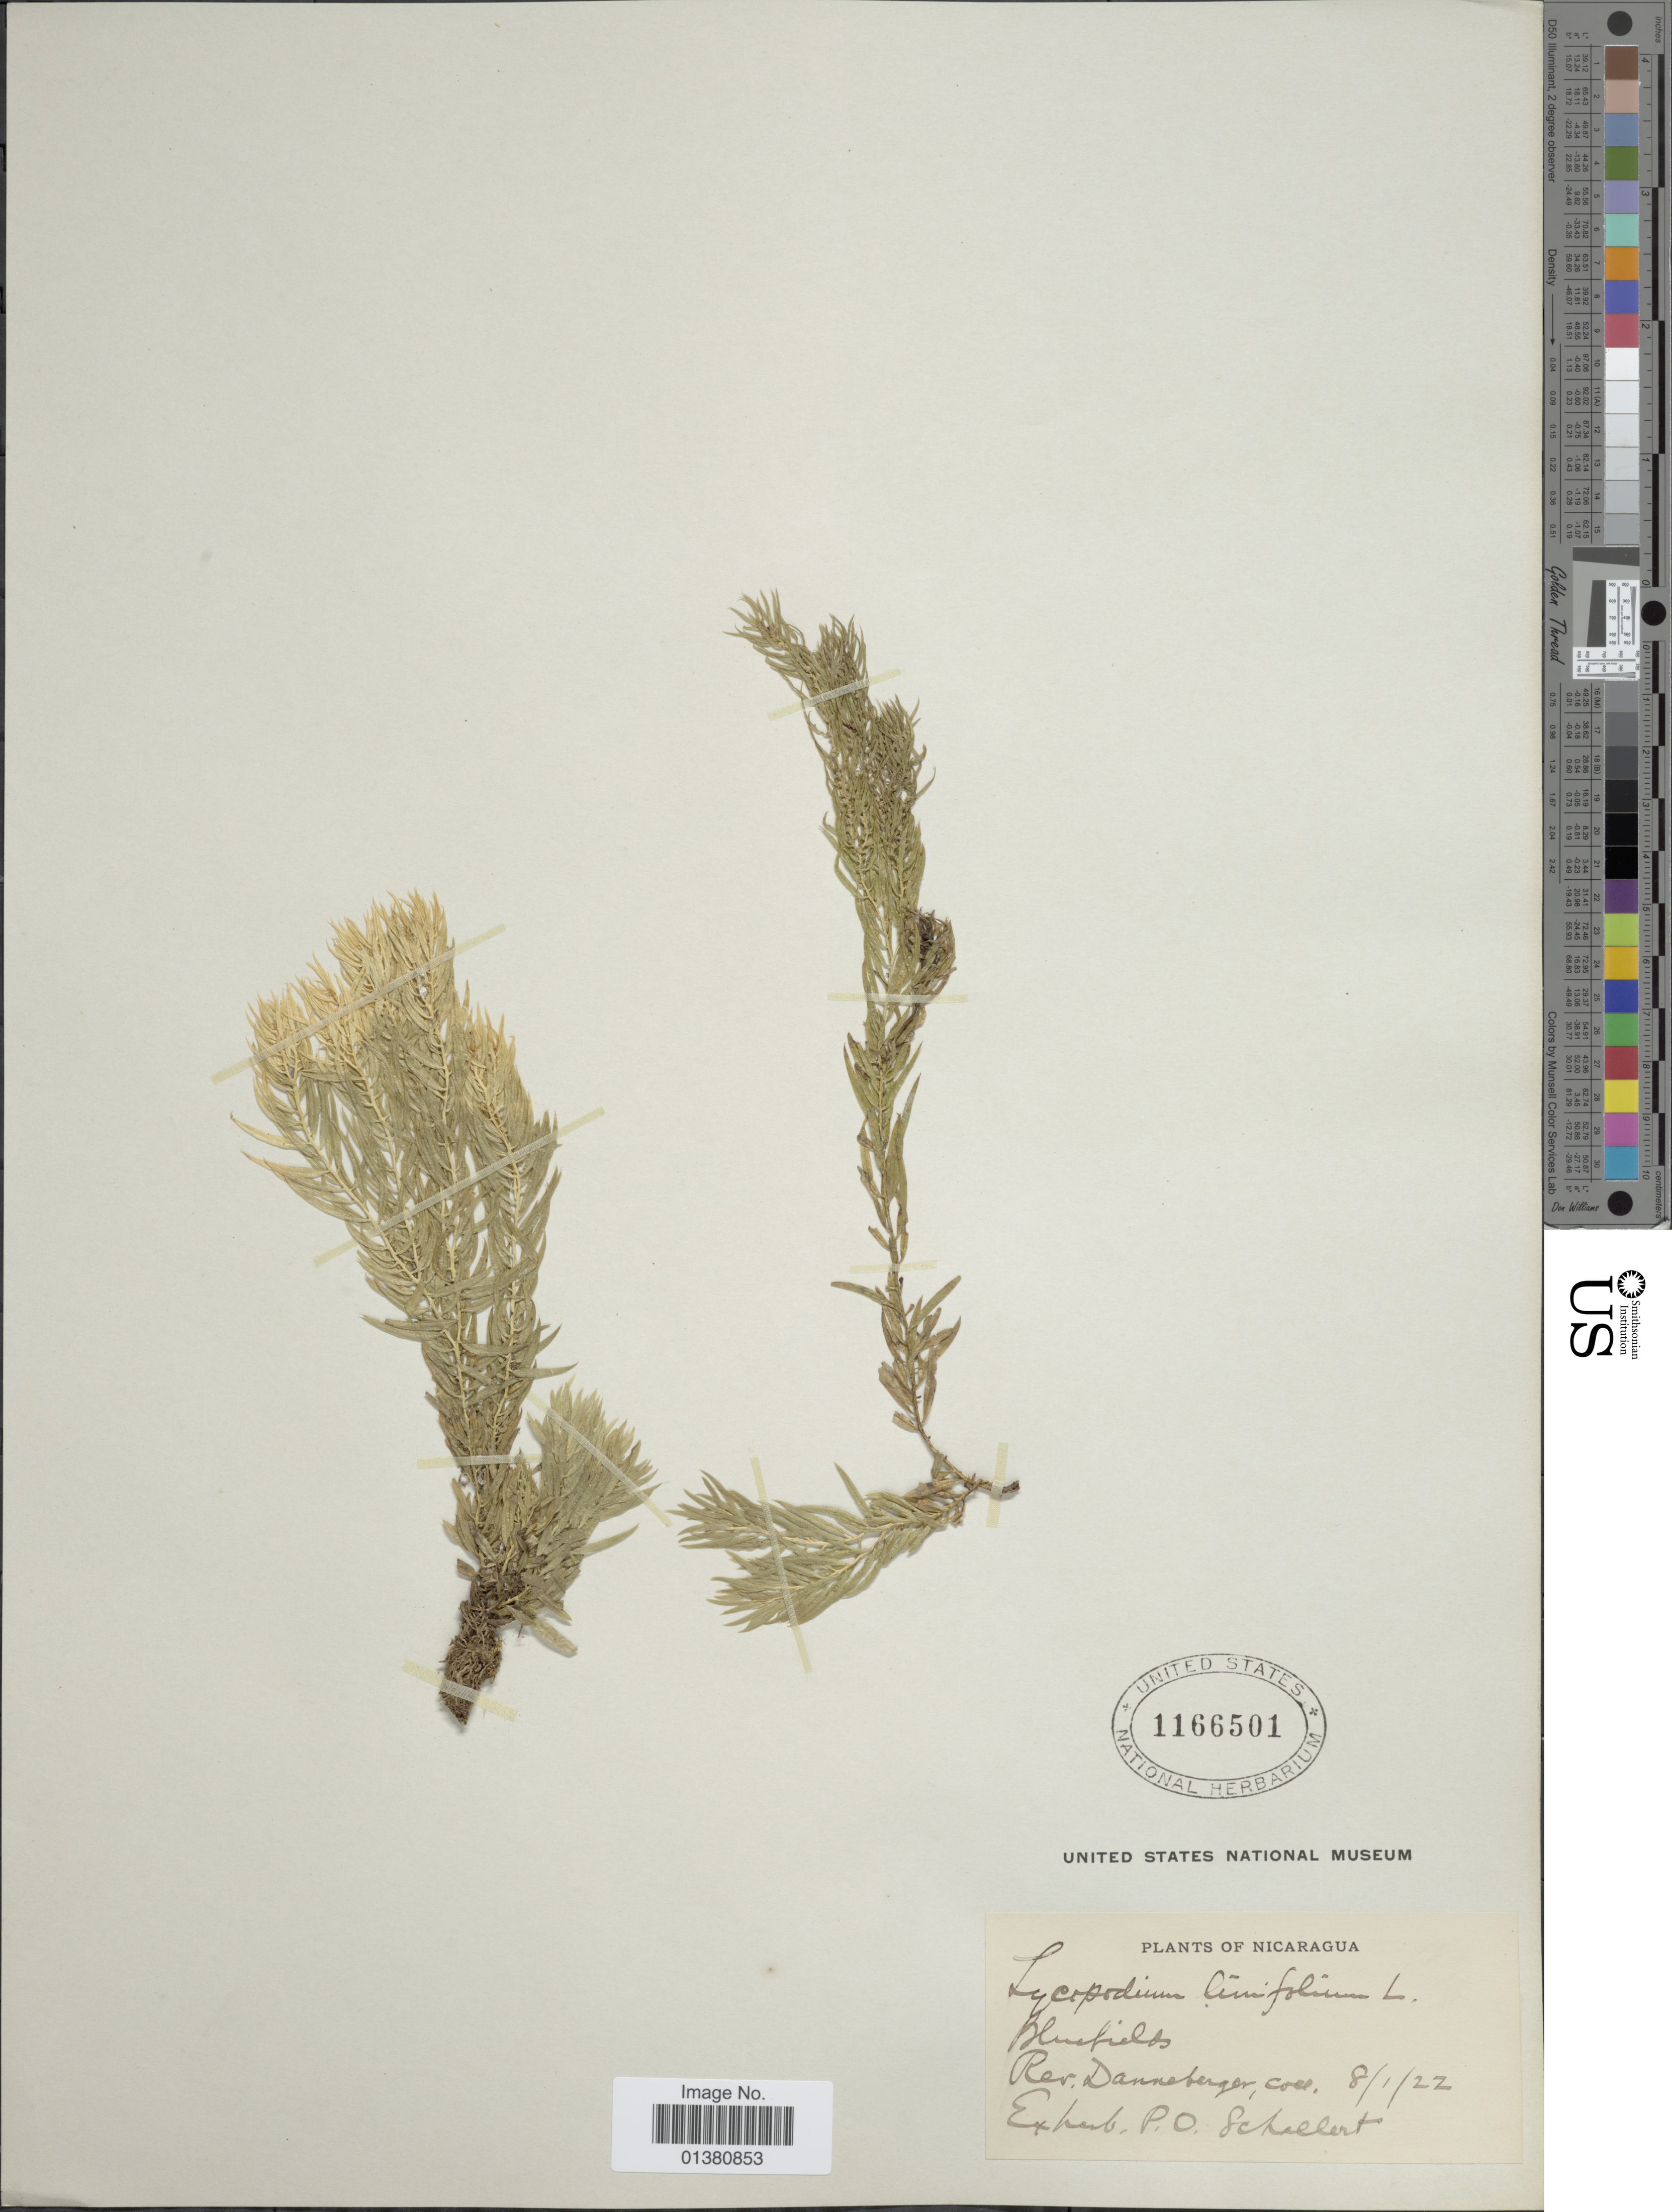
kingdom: Plantae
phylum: Tracheophyta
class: Lycopodiopsida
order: Lycopodiales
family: Lycopodiaceae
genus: Phlegmariurus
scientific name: Phlegmariurus linifolius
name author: (L.) B. Øllg.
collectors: Danneberger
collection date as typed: Transcribed d/m/y: 8/1/22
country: Nicaragua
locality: Bluefields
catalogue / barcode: US 1166501